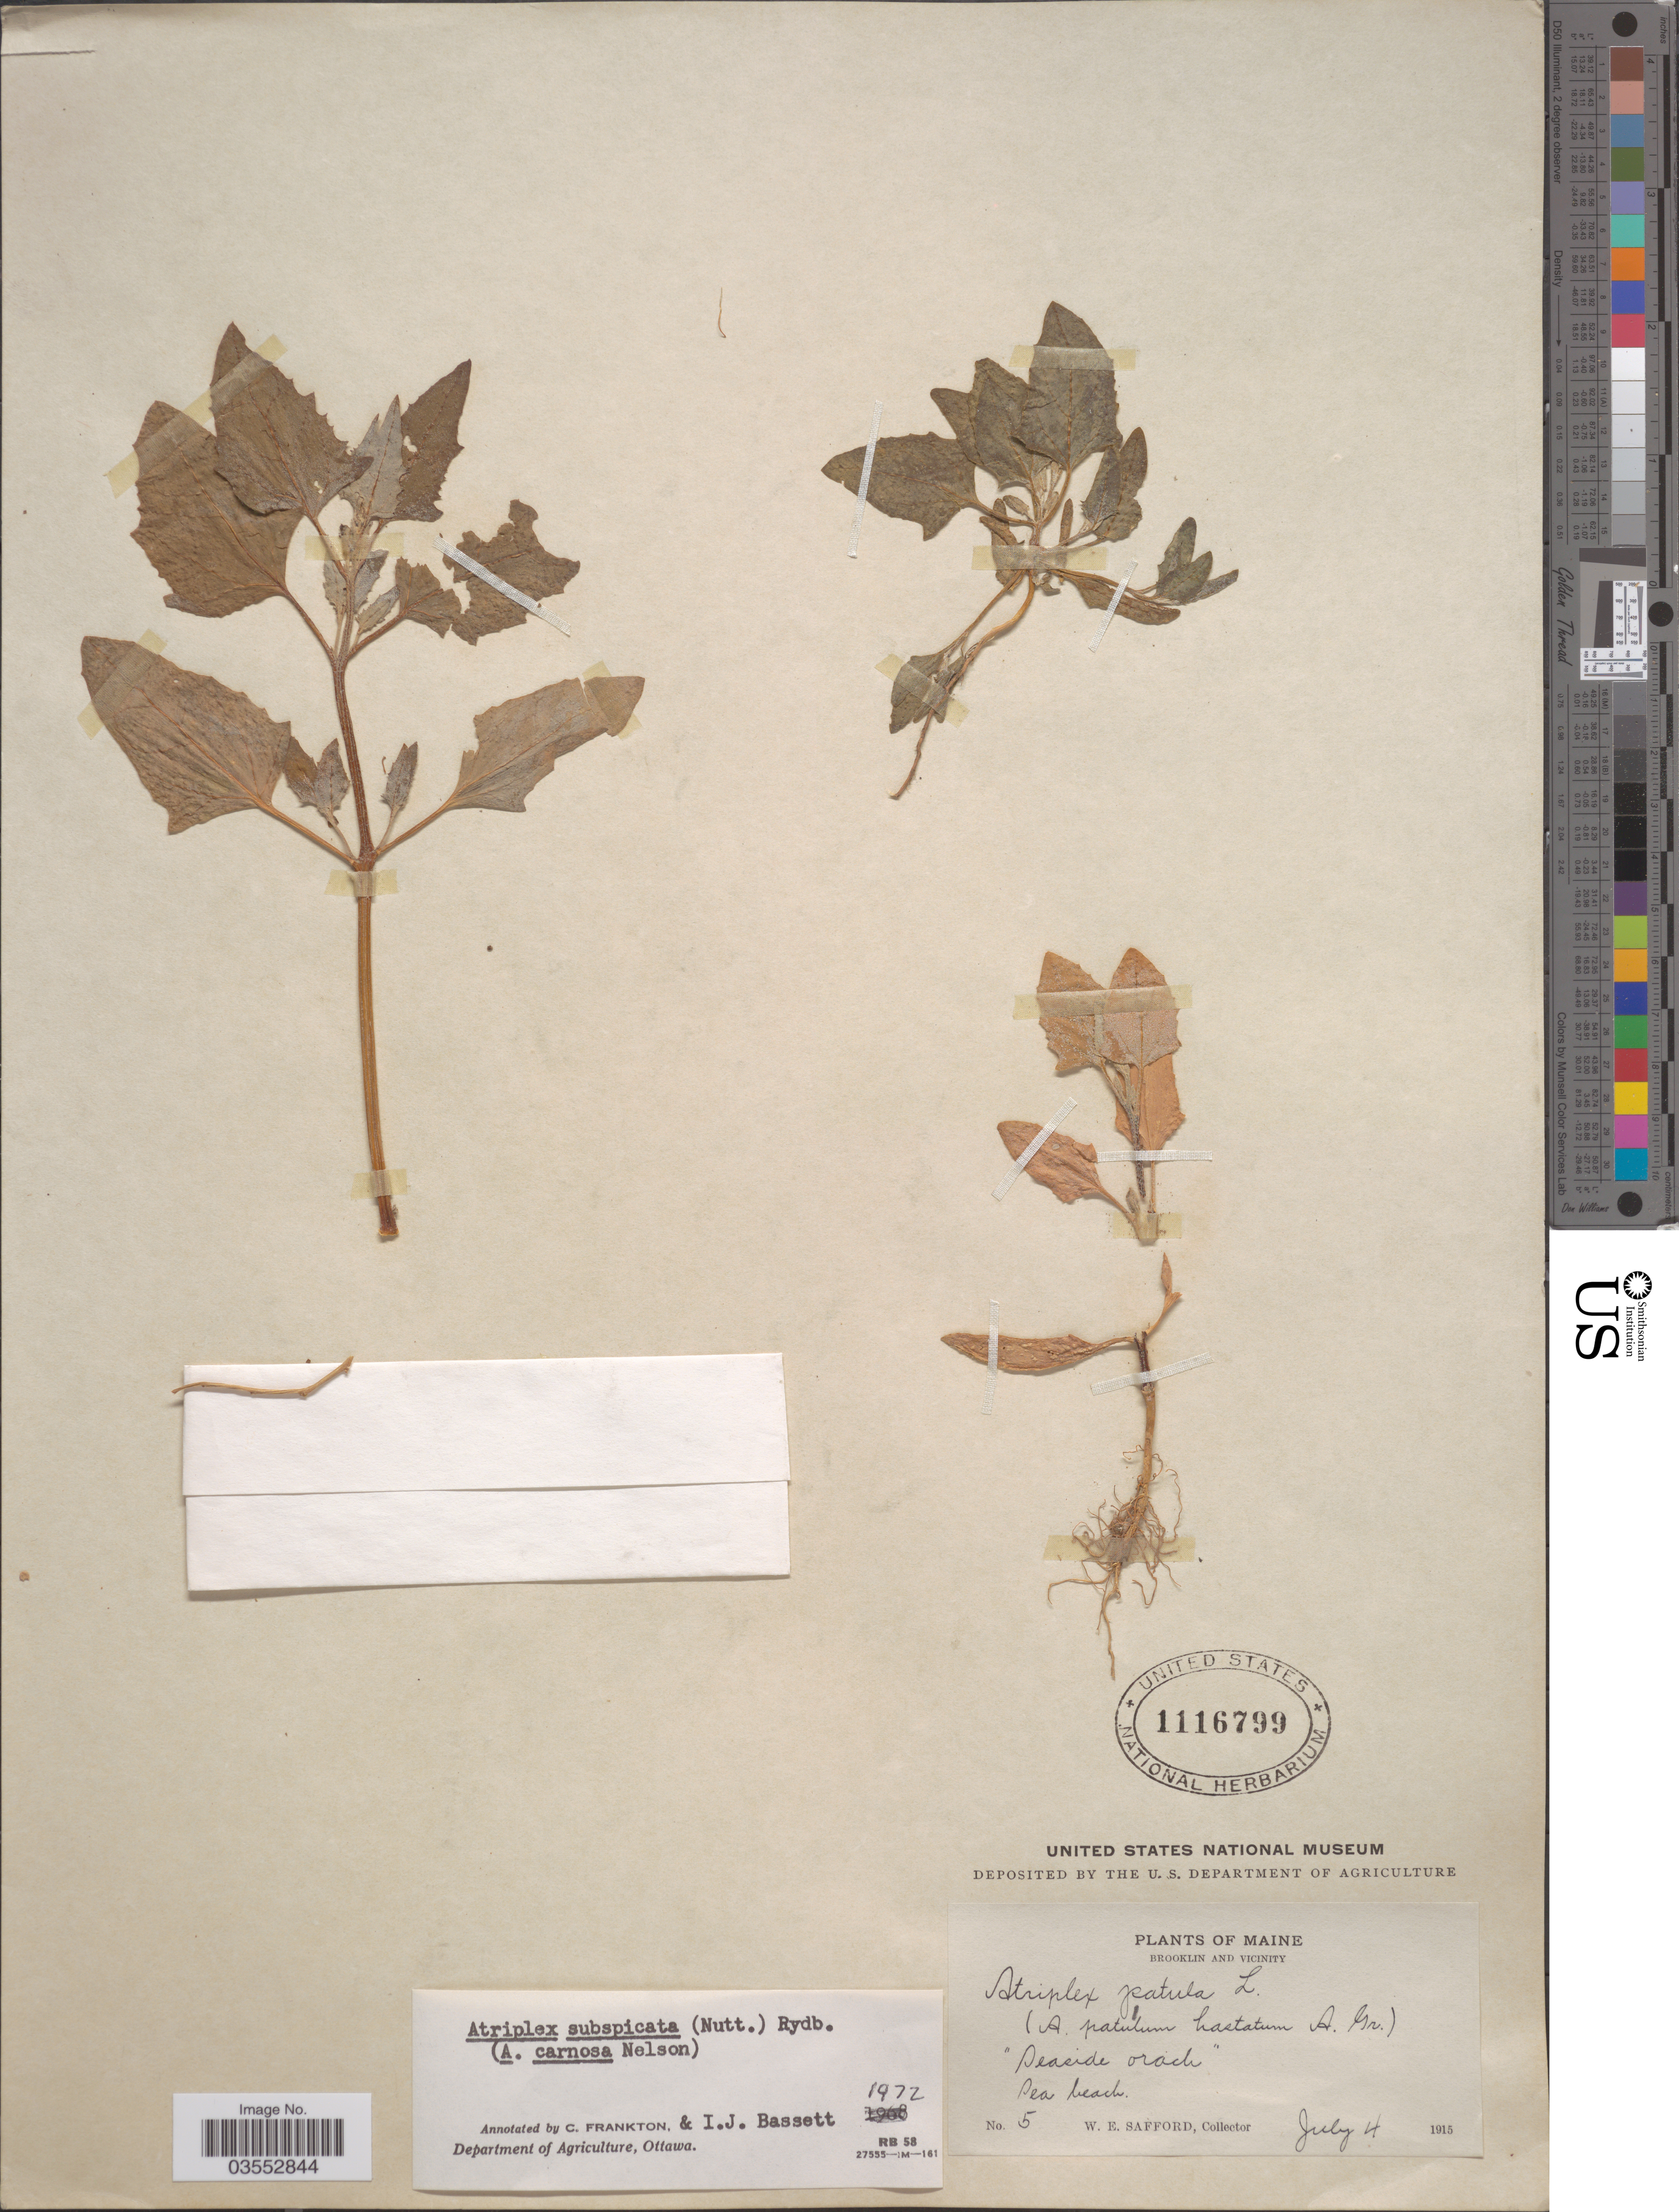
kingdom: Plantae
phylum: Tracheophyta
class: Magnoliopsida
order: Caryophyllales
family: Amaranthaceae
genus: Atriplex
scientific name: Atriplex subspicata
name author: (Nutt.) Rydb.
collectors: W. E. Safford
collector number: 5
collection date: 1915-07-04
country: United States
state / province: Maine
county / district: Hancock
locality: Brooklin and vicinity. Pea beach.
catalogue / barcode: US 1116799